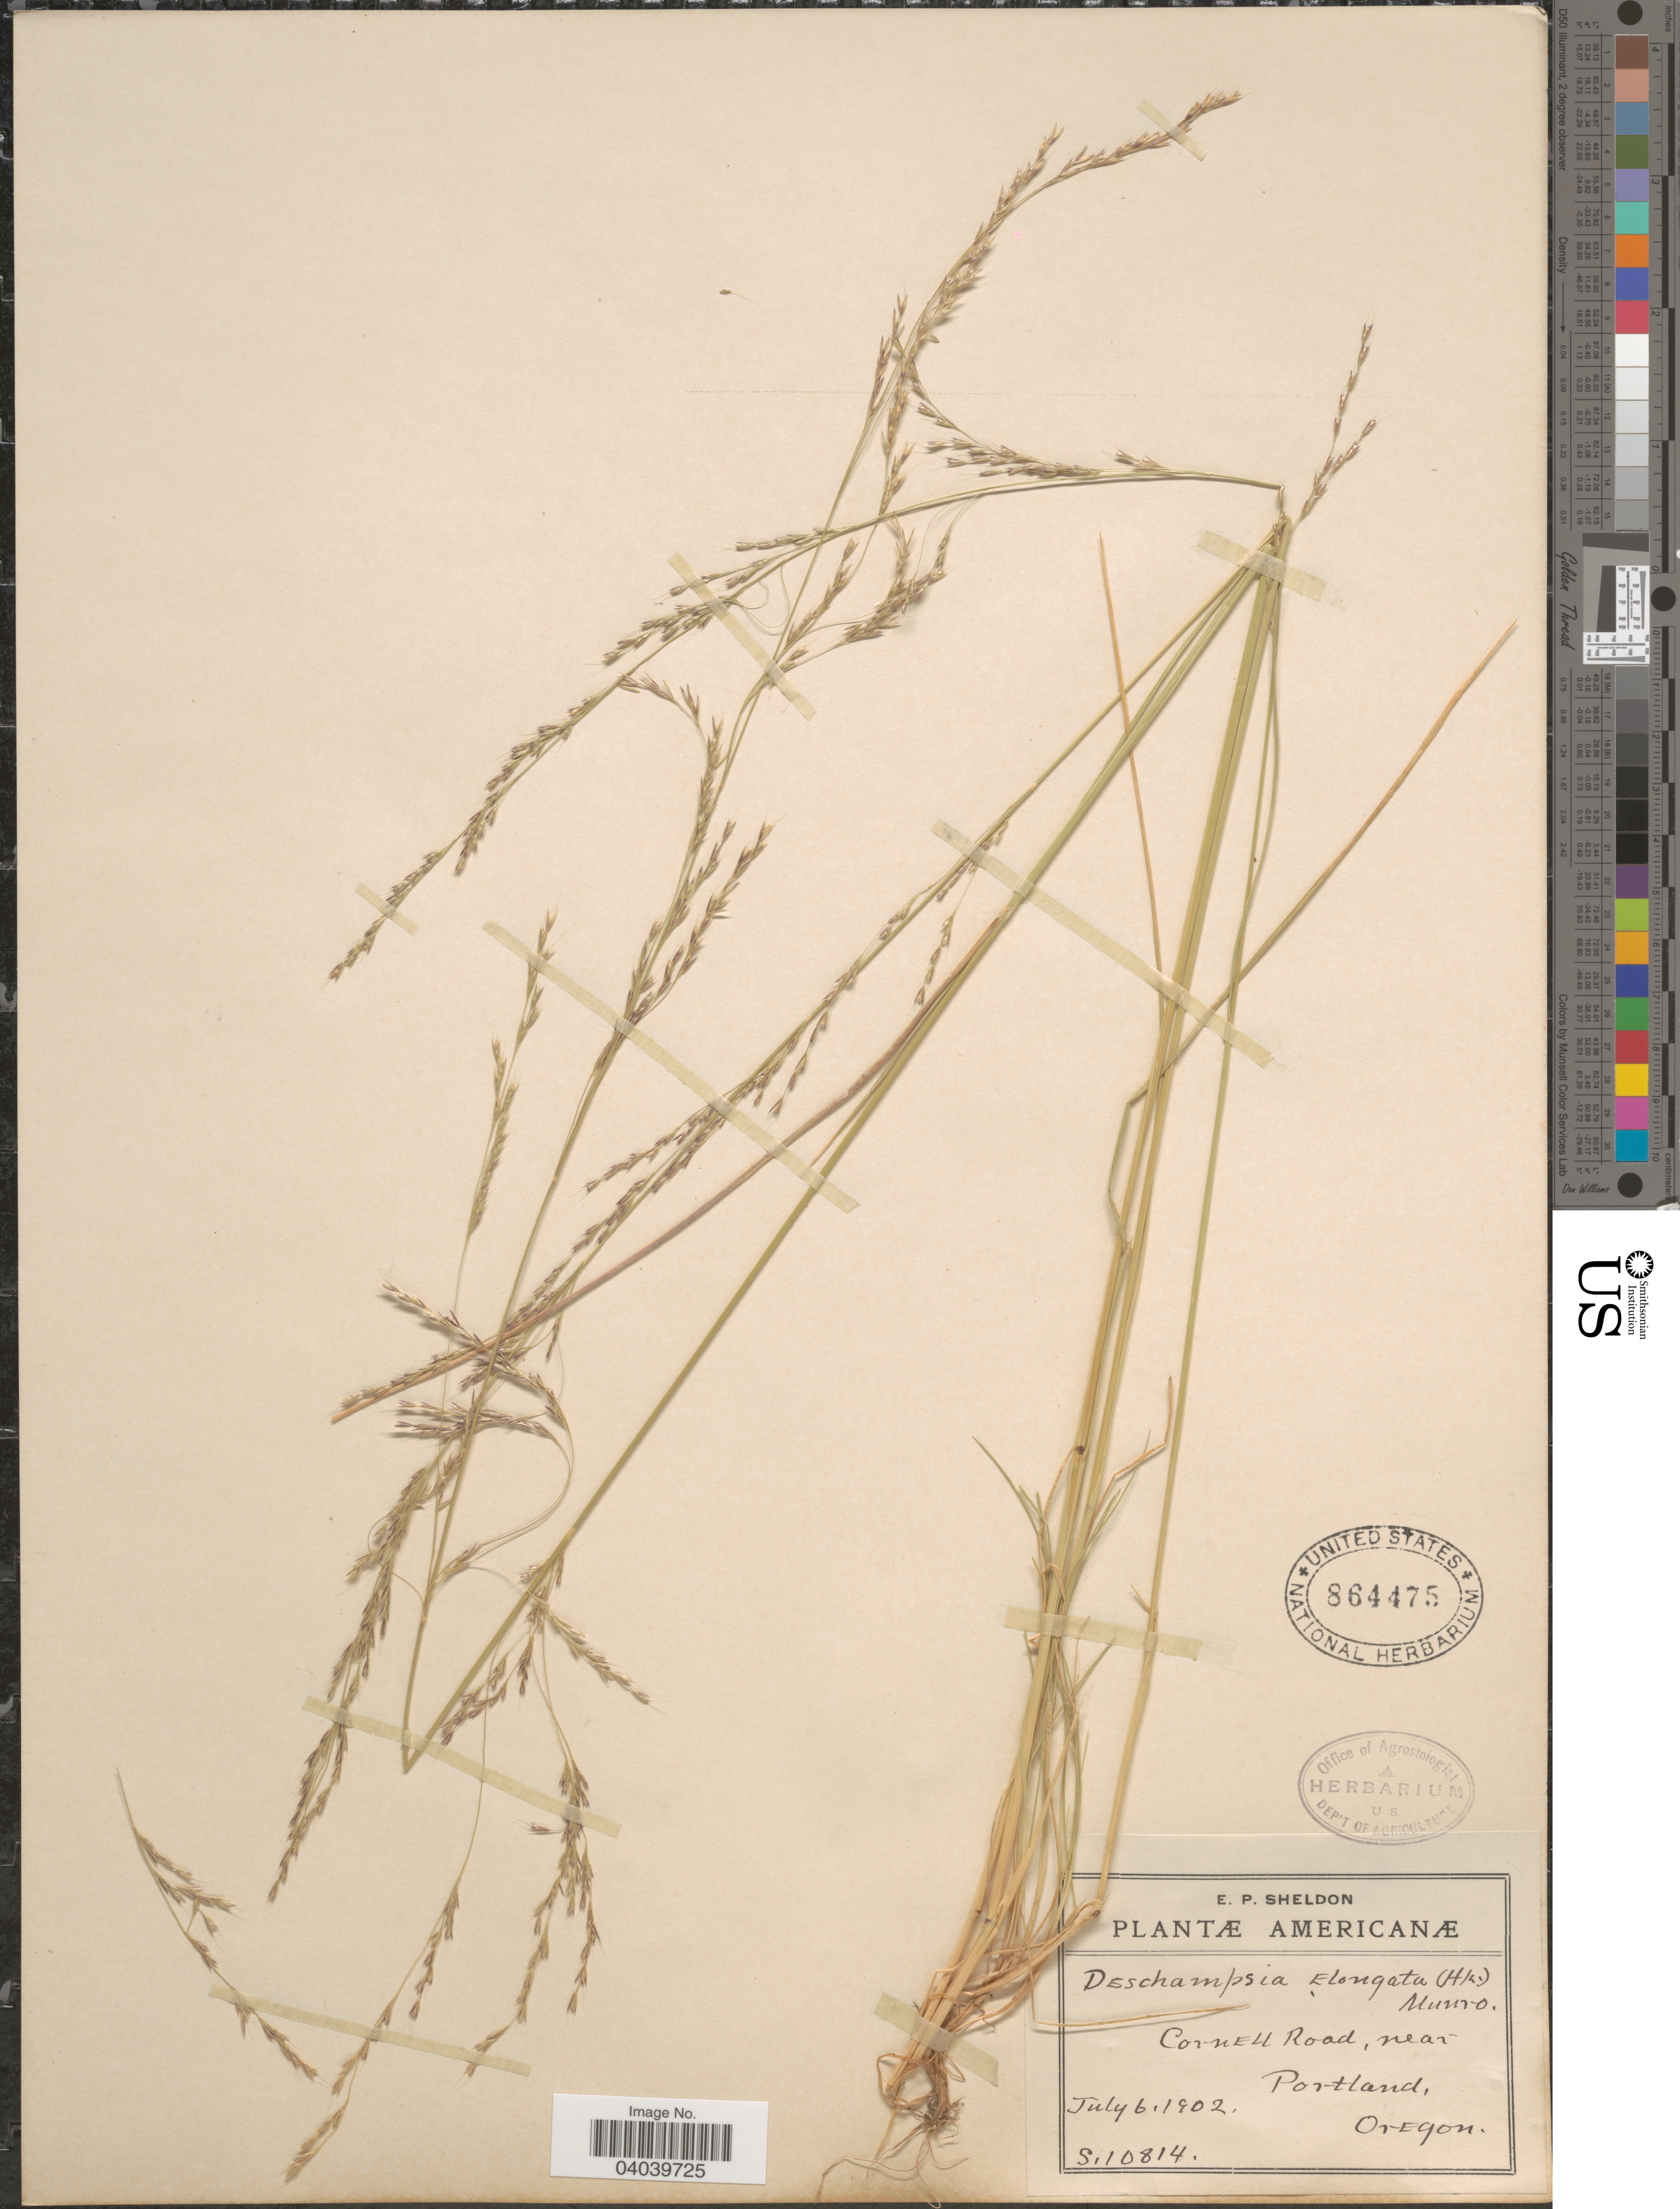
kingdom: Plantae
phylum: Tracheophyta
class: Liliopsida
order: Poales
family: Poaceae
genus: Deschampsia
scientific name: Deschampsia elongata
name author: (Hook.) Munro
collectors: E. P. Sheldon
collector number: S10814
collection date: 1902-07-06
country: United States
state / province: Oregon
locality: Cornell Road, near Portland.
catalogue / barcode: US 864475